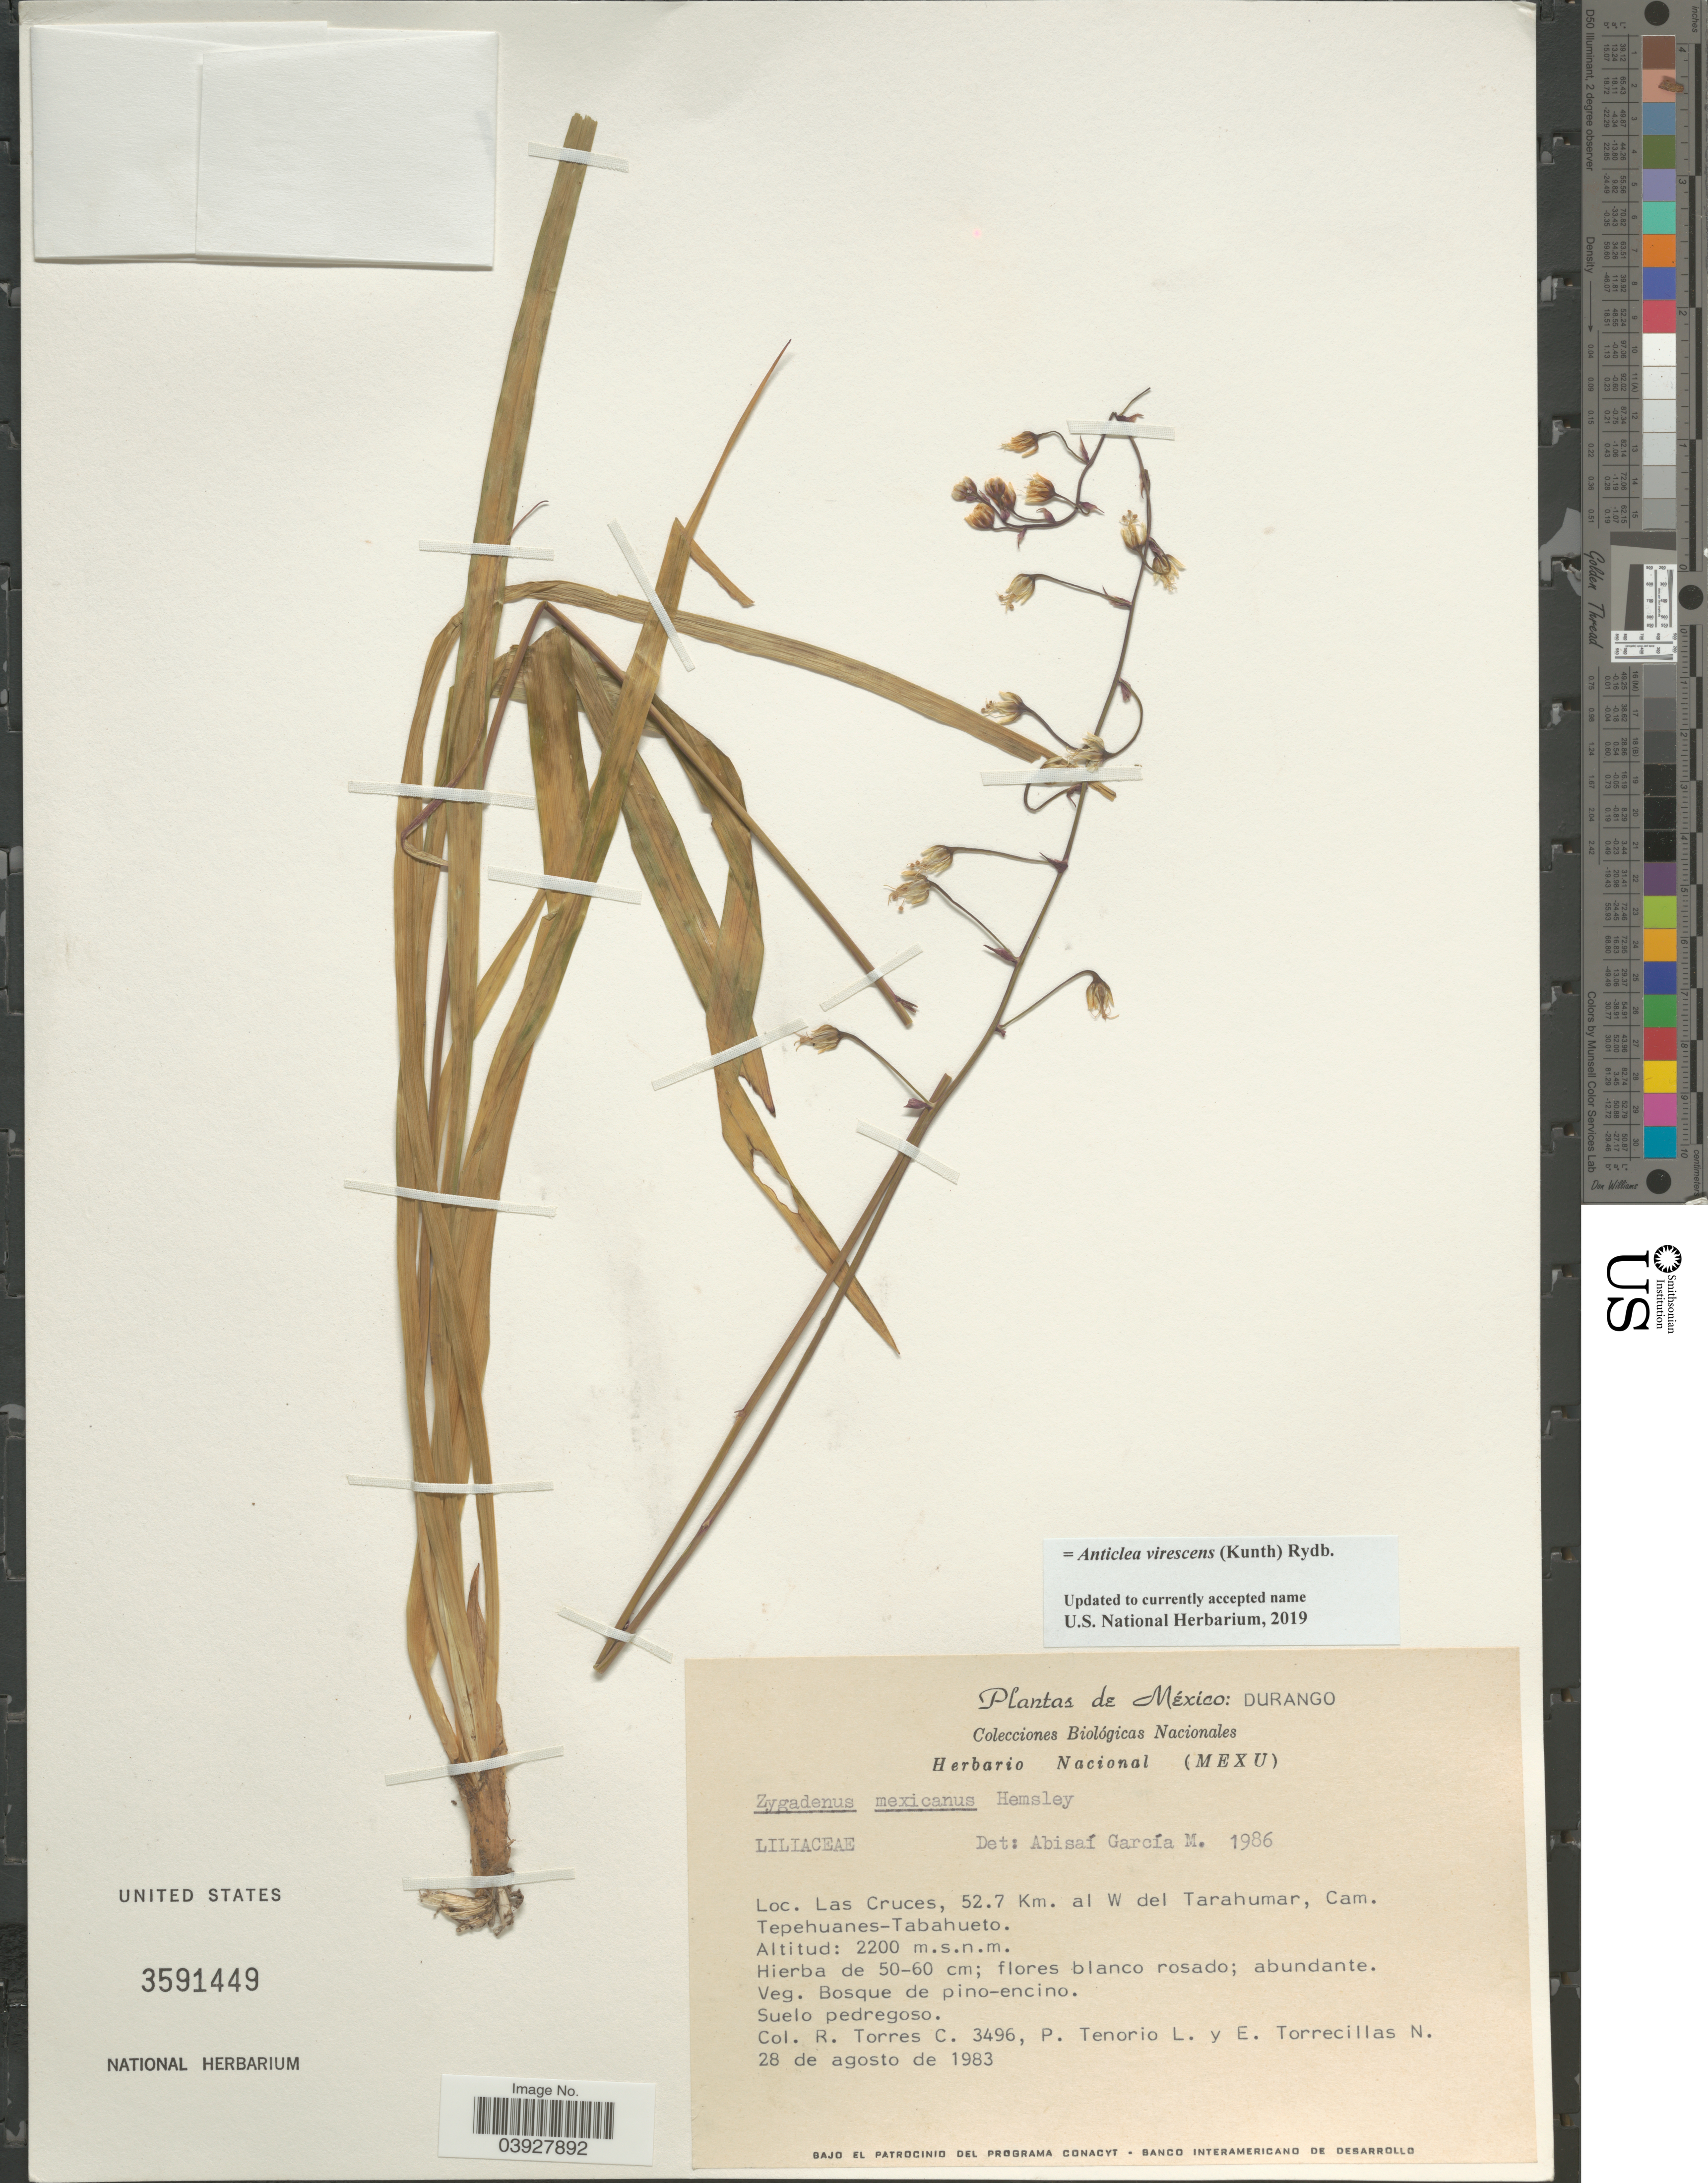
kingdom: Plantae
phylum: Tracheophyta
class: Liliopsida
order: Liliales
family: Melanthiaceae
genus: Anticlea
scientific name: Anticlea virescens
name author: (Kunth) Rydb.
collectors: R. Torres C., P. Tenorio L. & E. Torrecillas N.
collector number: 3496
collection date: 1983-08-28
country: Mexico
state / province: Durango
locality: Las Cruces, 52.7 Km. al W del Tarahumar, Cam. Tepehuanes-Tabahueto.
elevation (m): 2200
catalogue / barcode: US 2591449